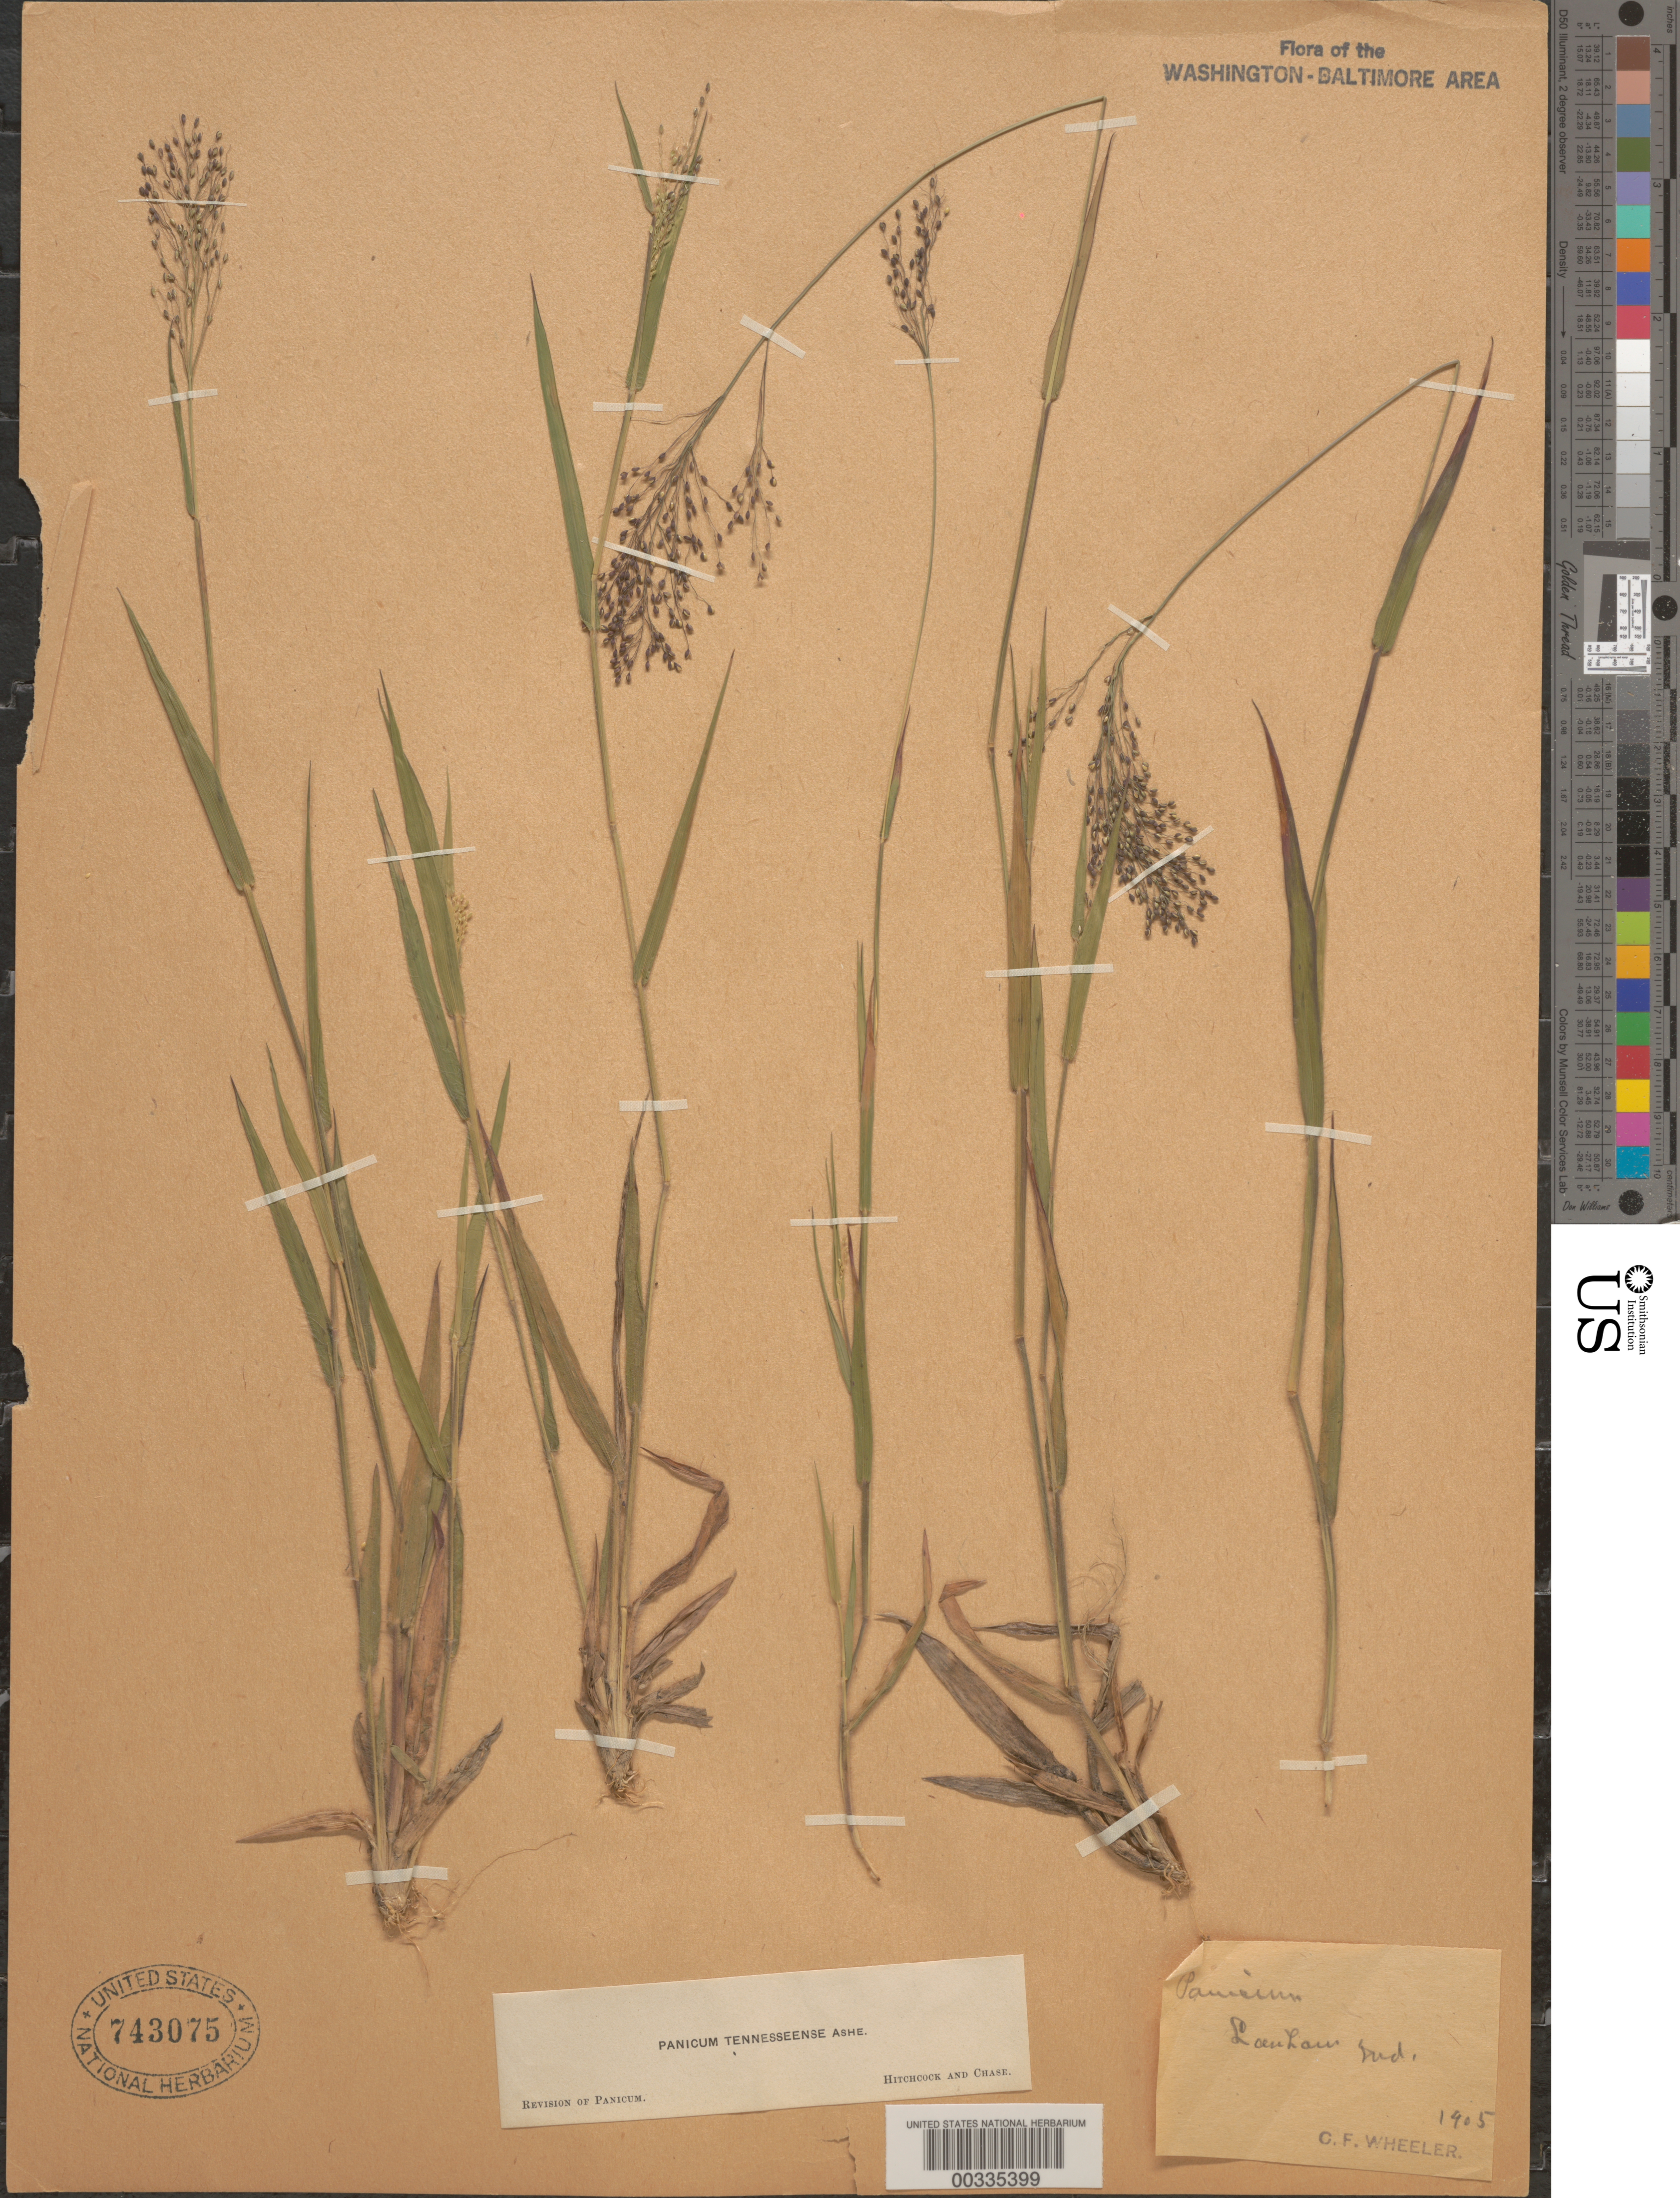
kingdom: Plantae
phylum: Tracheophyta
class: Liliopsida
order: Poales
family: Poaceae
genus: Dichanthelium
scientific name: Dichanthelium acuminatum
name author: (Sw.) Gould & C.A. Clark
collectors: C. Wheeler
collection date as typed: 1905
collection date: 1905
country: United States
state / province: Maryland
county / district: Prince George's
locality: Lanham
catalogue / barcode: US 743075